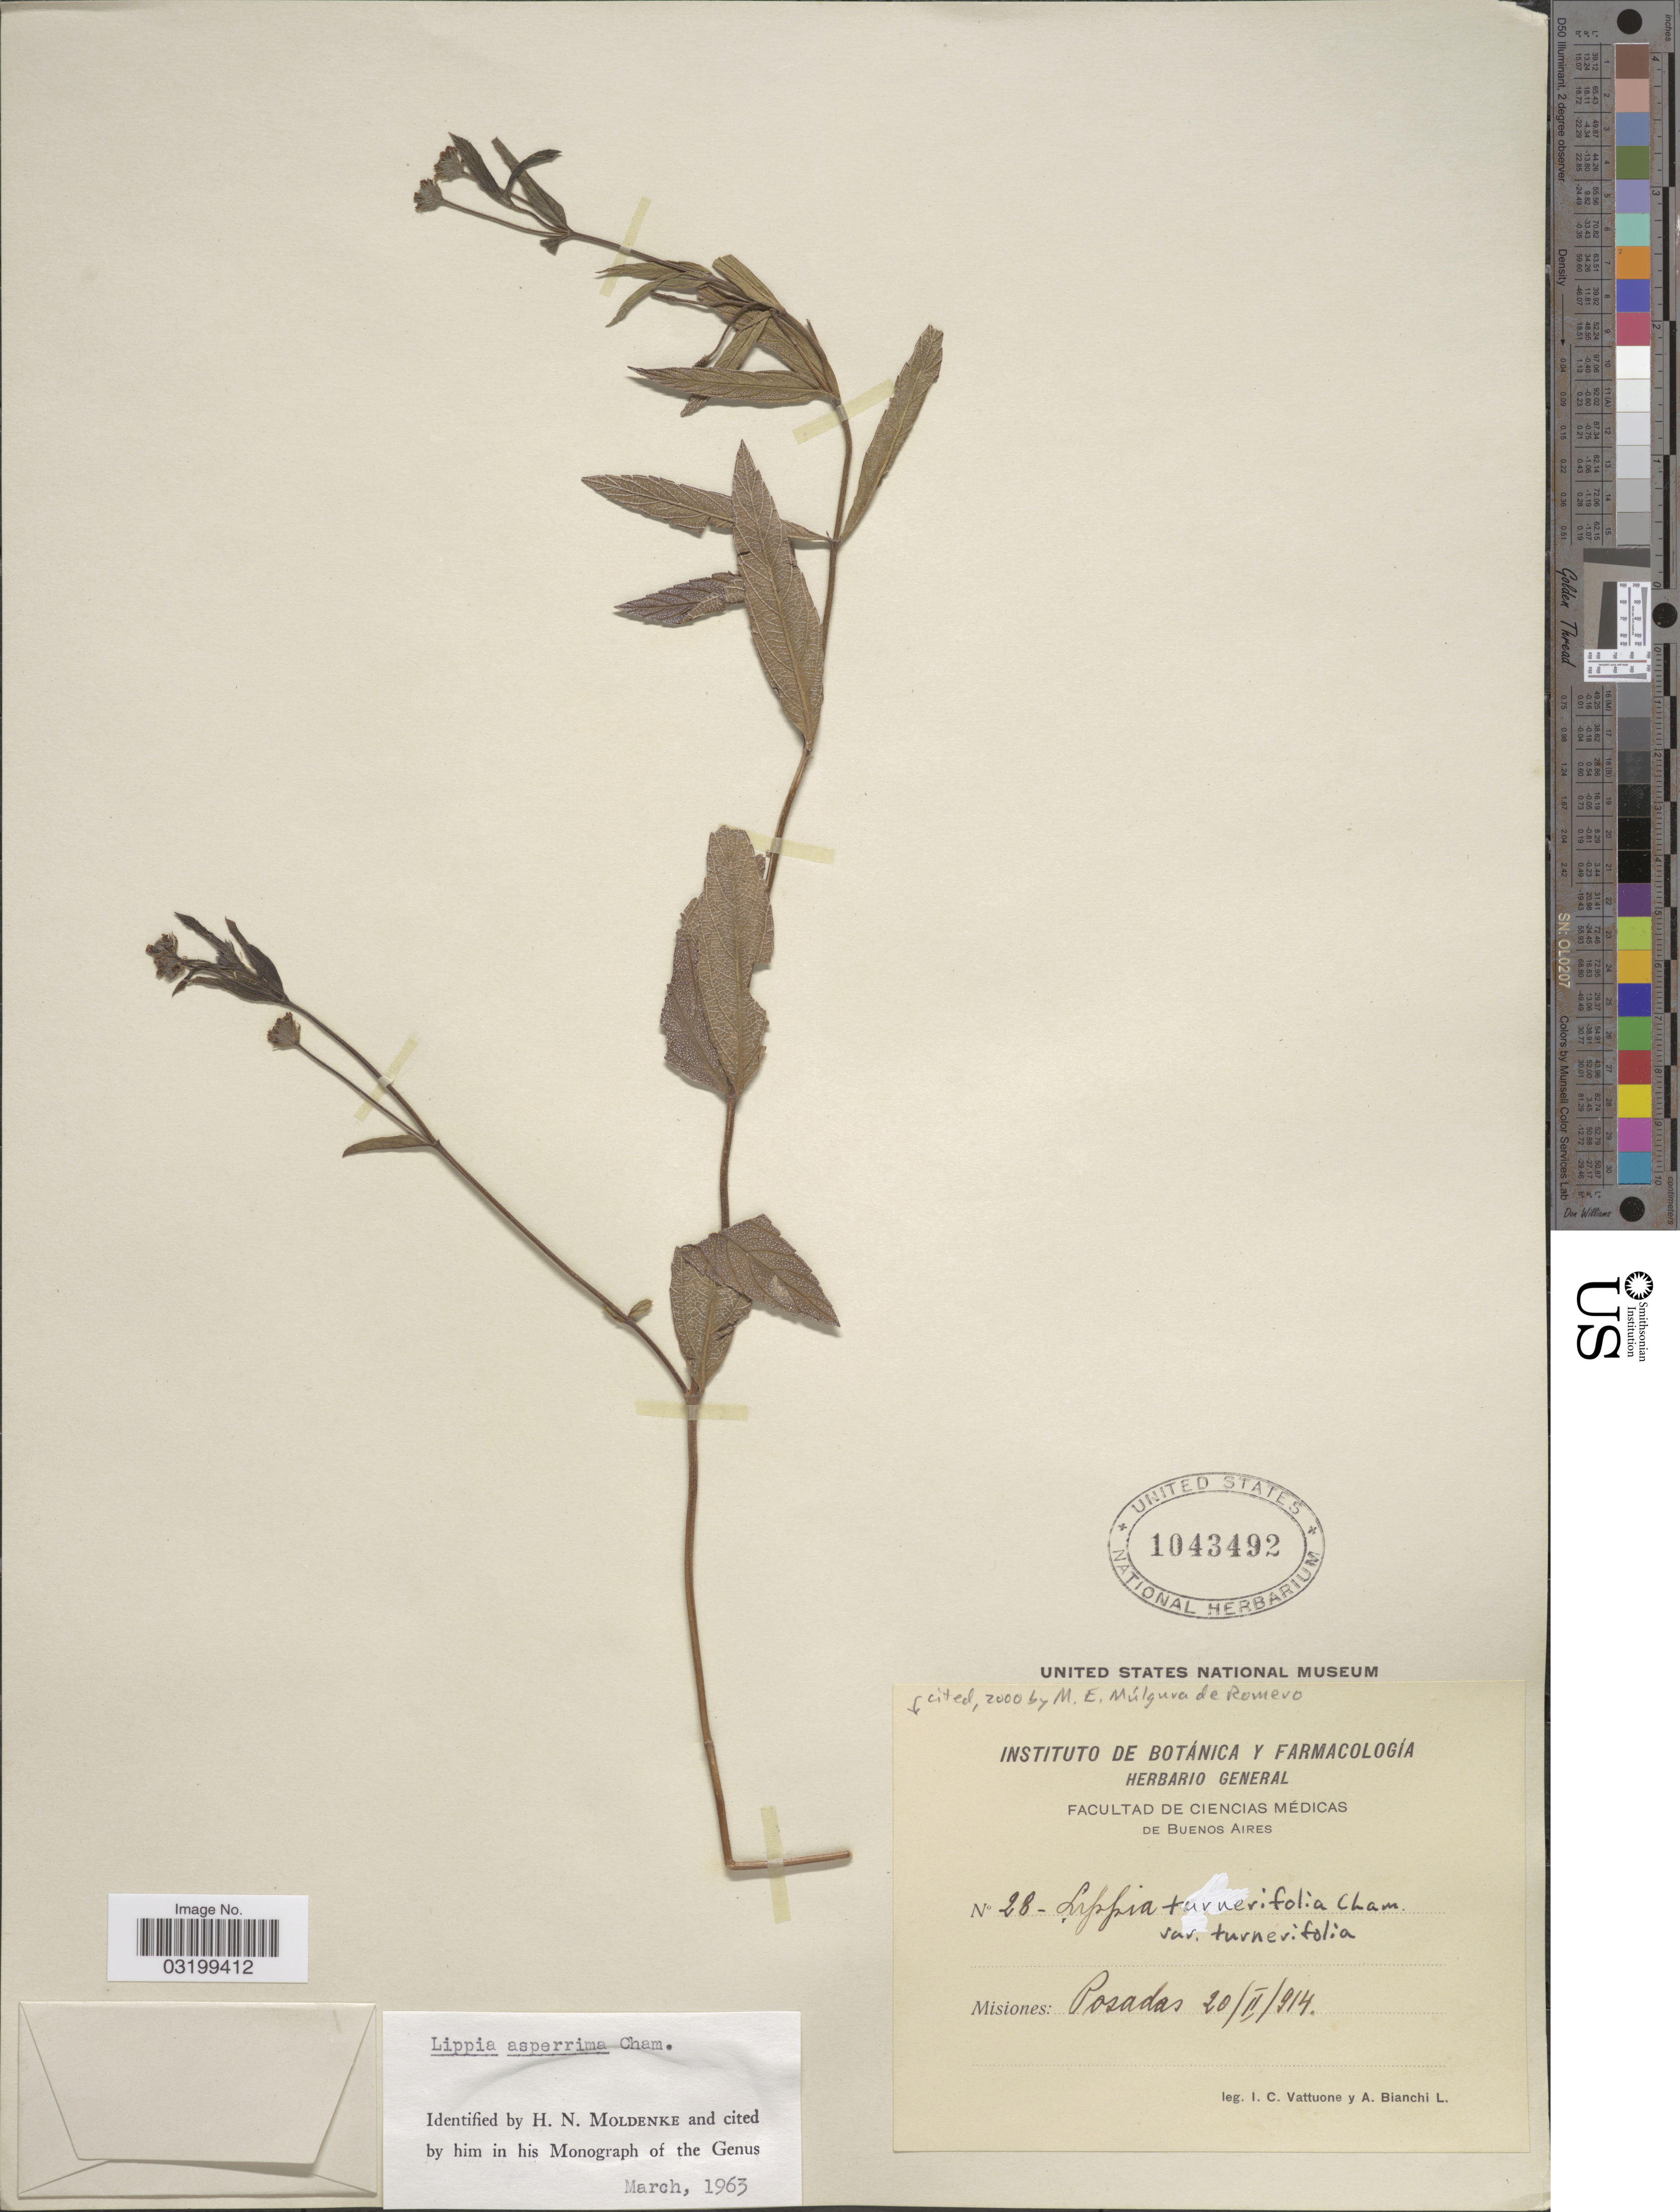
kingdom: Plantae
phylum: Tracheophyta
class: Magnoliopsida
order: Lamiales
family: Verbenaceae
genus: Lippia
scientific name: Lippia morongii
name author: Kuntze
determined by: Mirra, Fabiana, (SI), Instituto de Botanica Darwinion (ARGENTINA)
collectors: I. Vattuone & A. Bianchi L.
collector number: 28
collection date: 1914-02-20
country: Argentina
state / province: Misiones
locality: Posadas.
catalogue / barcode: US 1043492